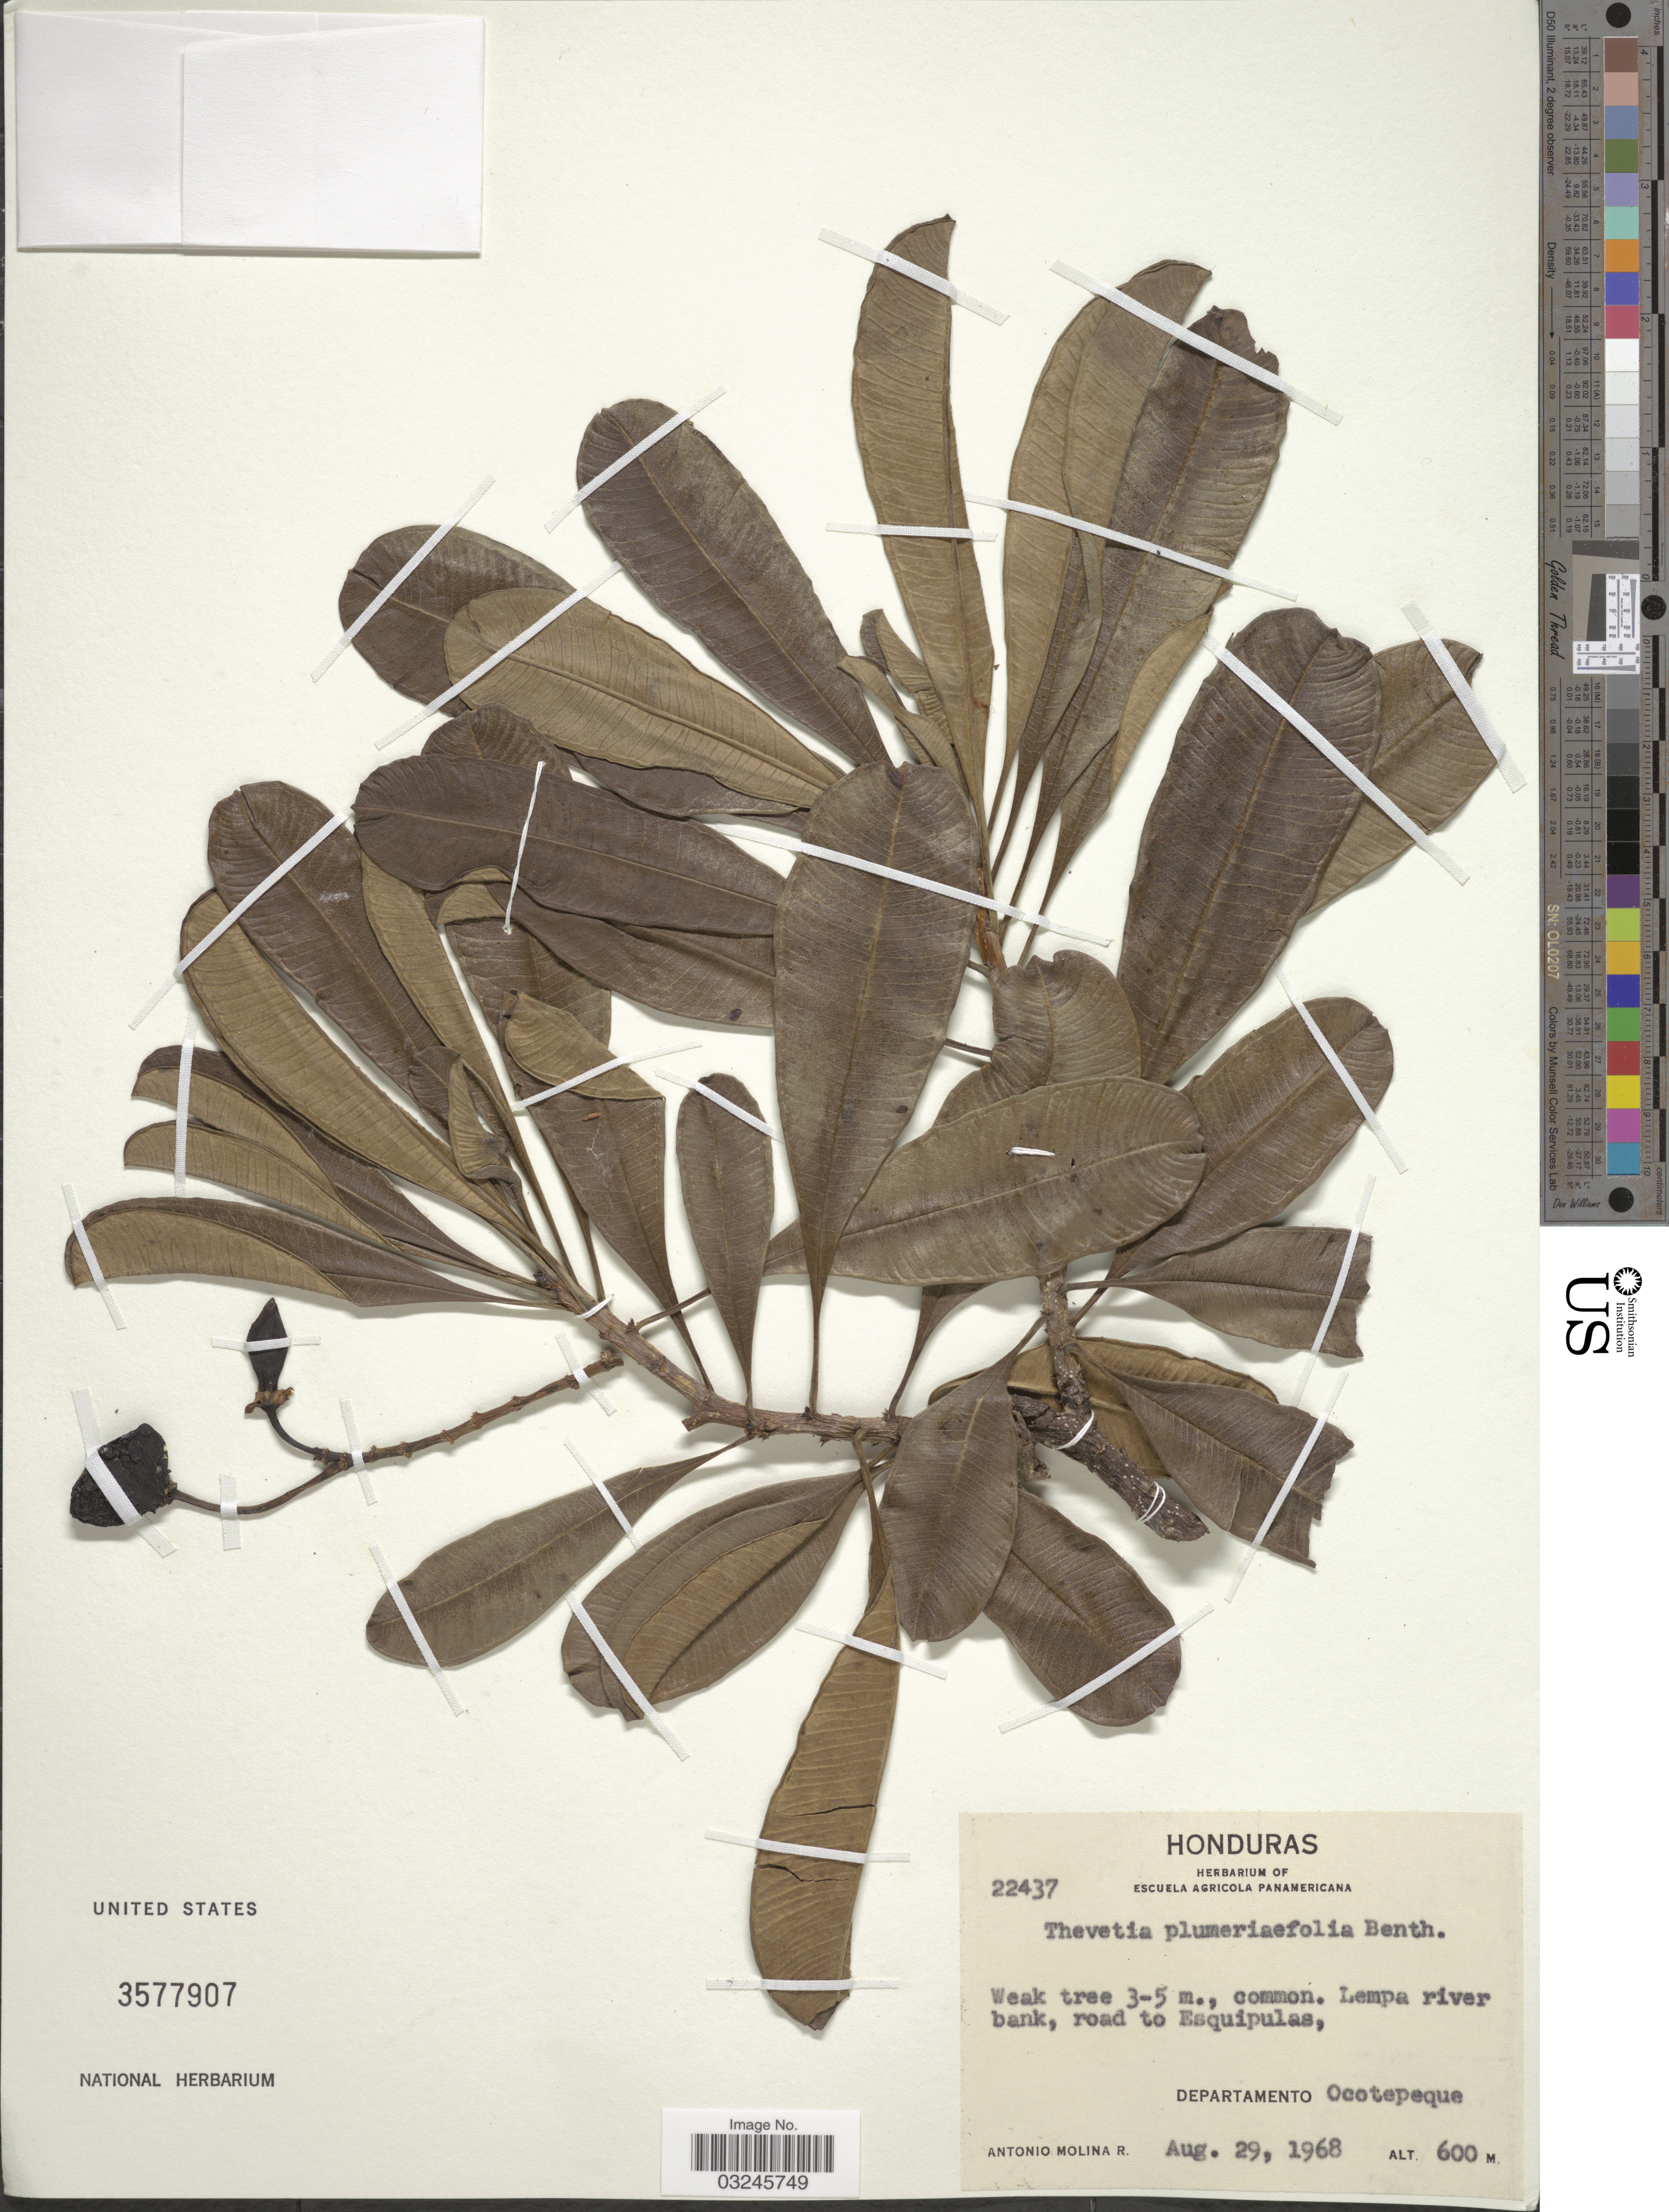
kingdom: Plantae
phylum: Tracheophyta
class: Magnoliopsida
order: Gentianales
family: Apocynaceae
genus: Thevetia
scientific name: Thevetia plumeriifolia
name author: Benth.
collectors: A. Molina R.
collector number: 22437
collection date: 1968-08-29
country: Honduras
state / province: Ocotepeque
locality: Lempa river bank, road to Esquipulas, Departamento Ocotepeque.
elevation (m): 600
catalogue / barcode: US 3577907